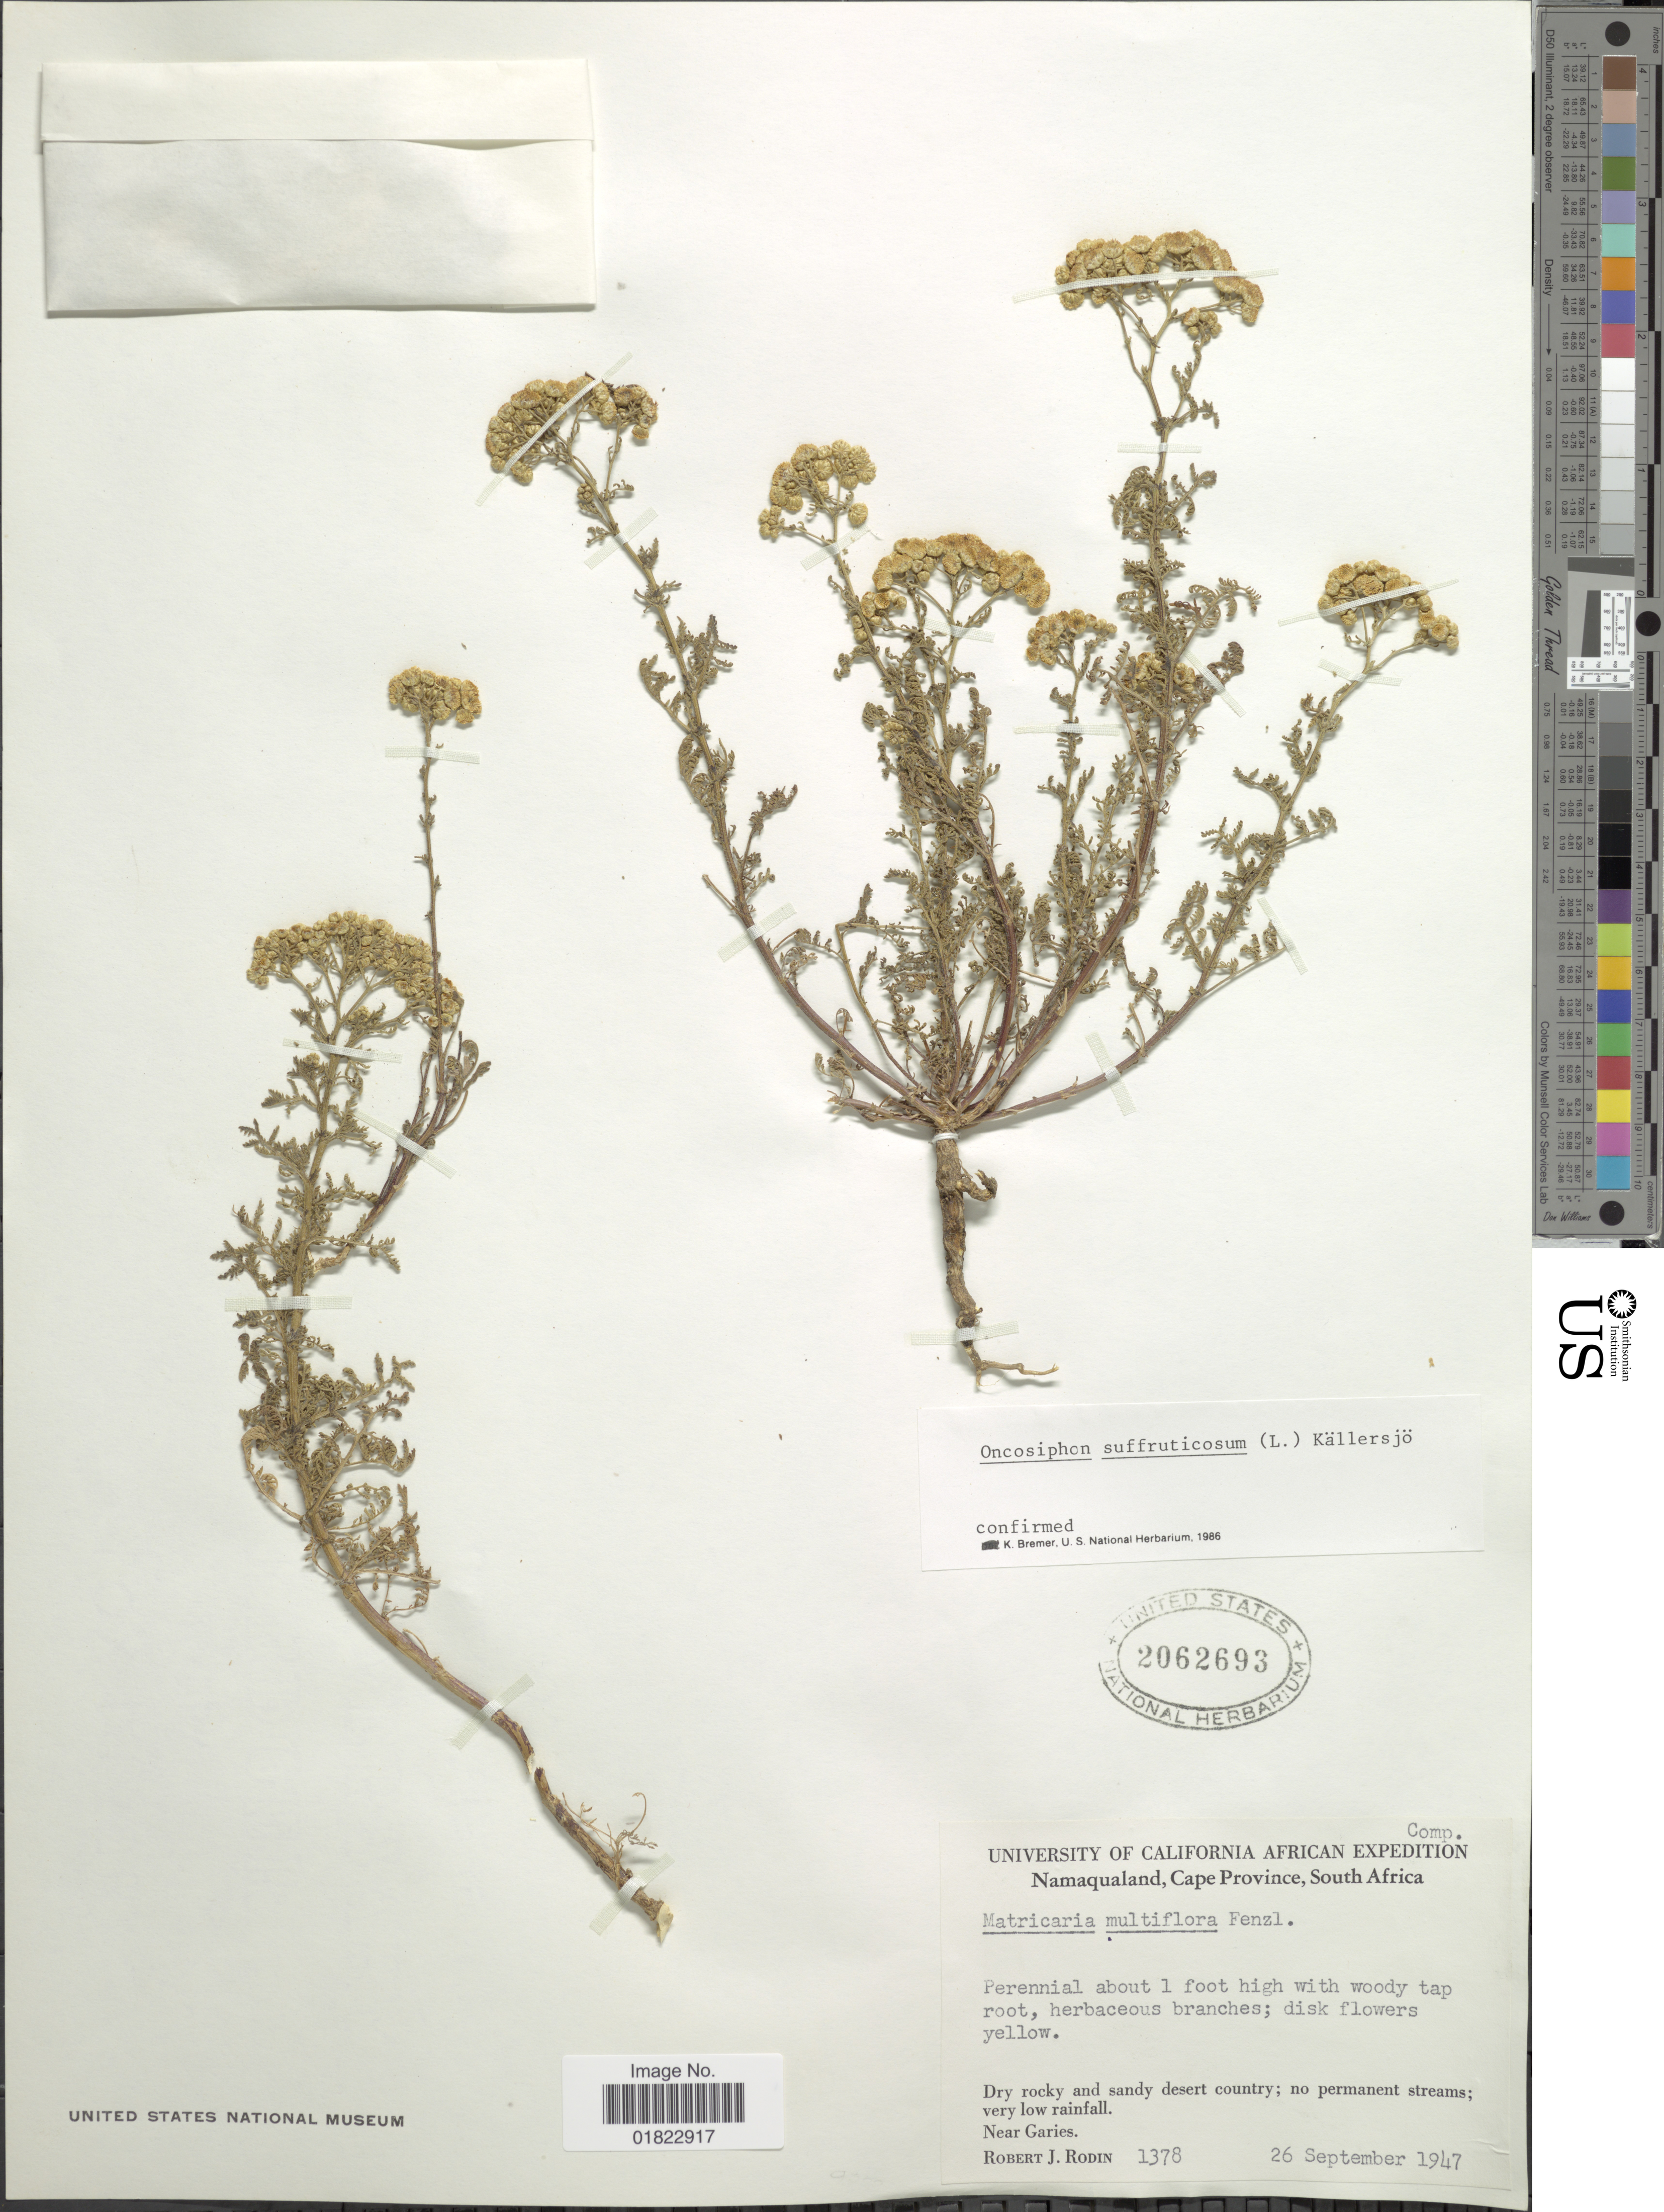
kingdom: Plantae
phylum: Tracheophyta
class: Magnoliopsida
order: Asterales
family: Asteraceae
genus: Oncosiphon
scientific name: Oncosiphon suffruticosum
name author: (L.) Källersjö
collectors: R. J. Rodin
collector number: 1378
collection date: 1947-09-26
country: South Africa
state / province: Northern Cape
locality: Namaqualand, Cape Province, South Africa. Near Garies.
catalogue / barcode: US 2062693